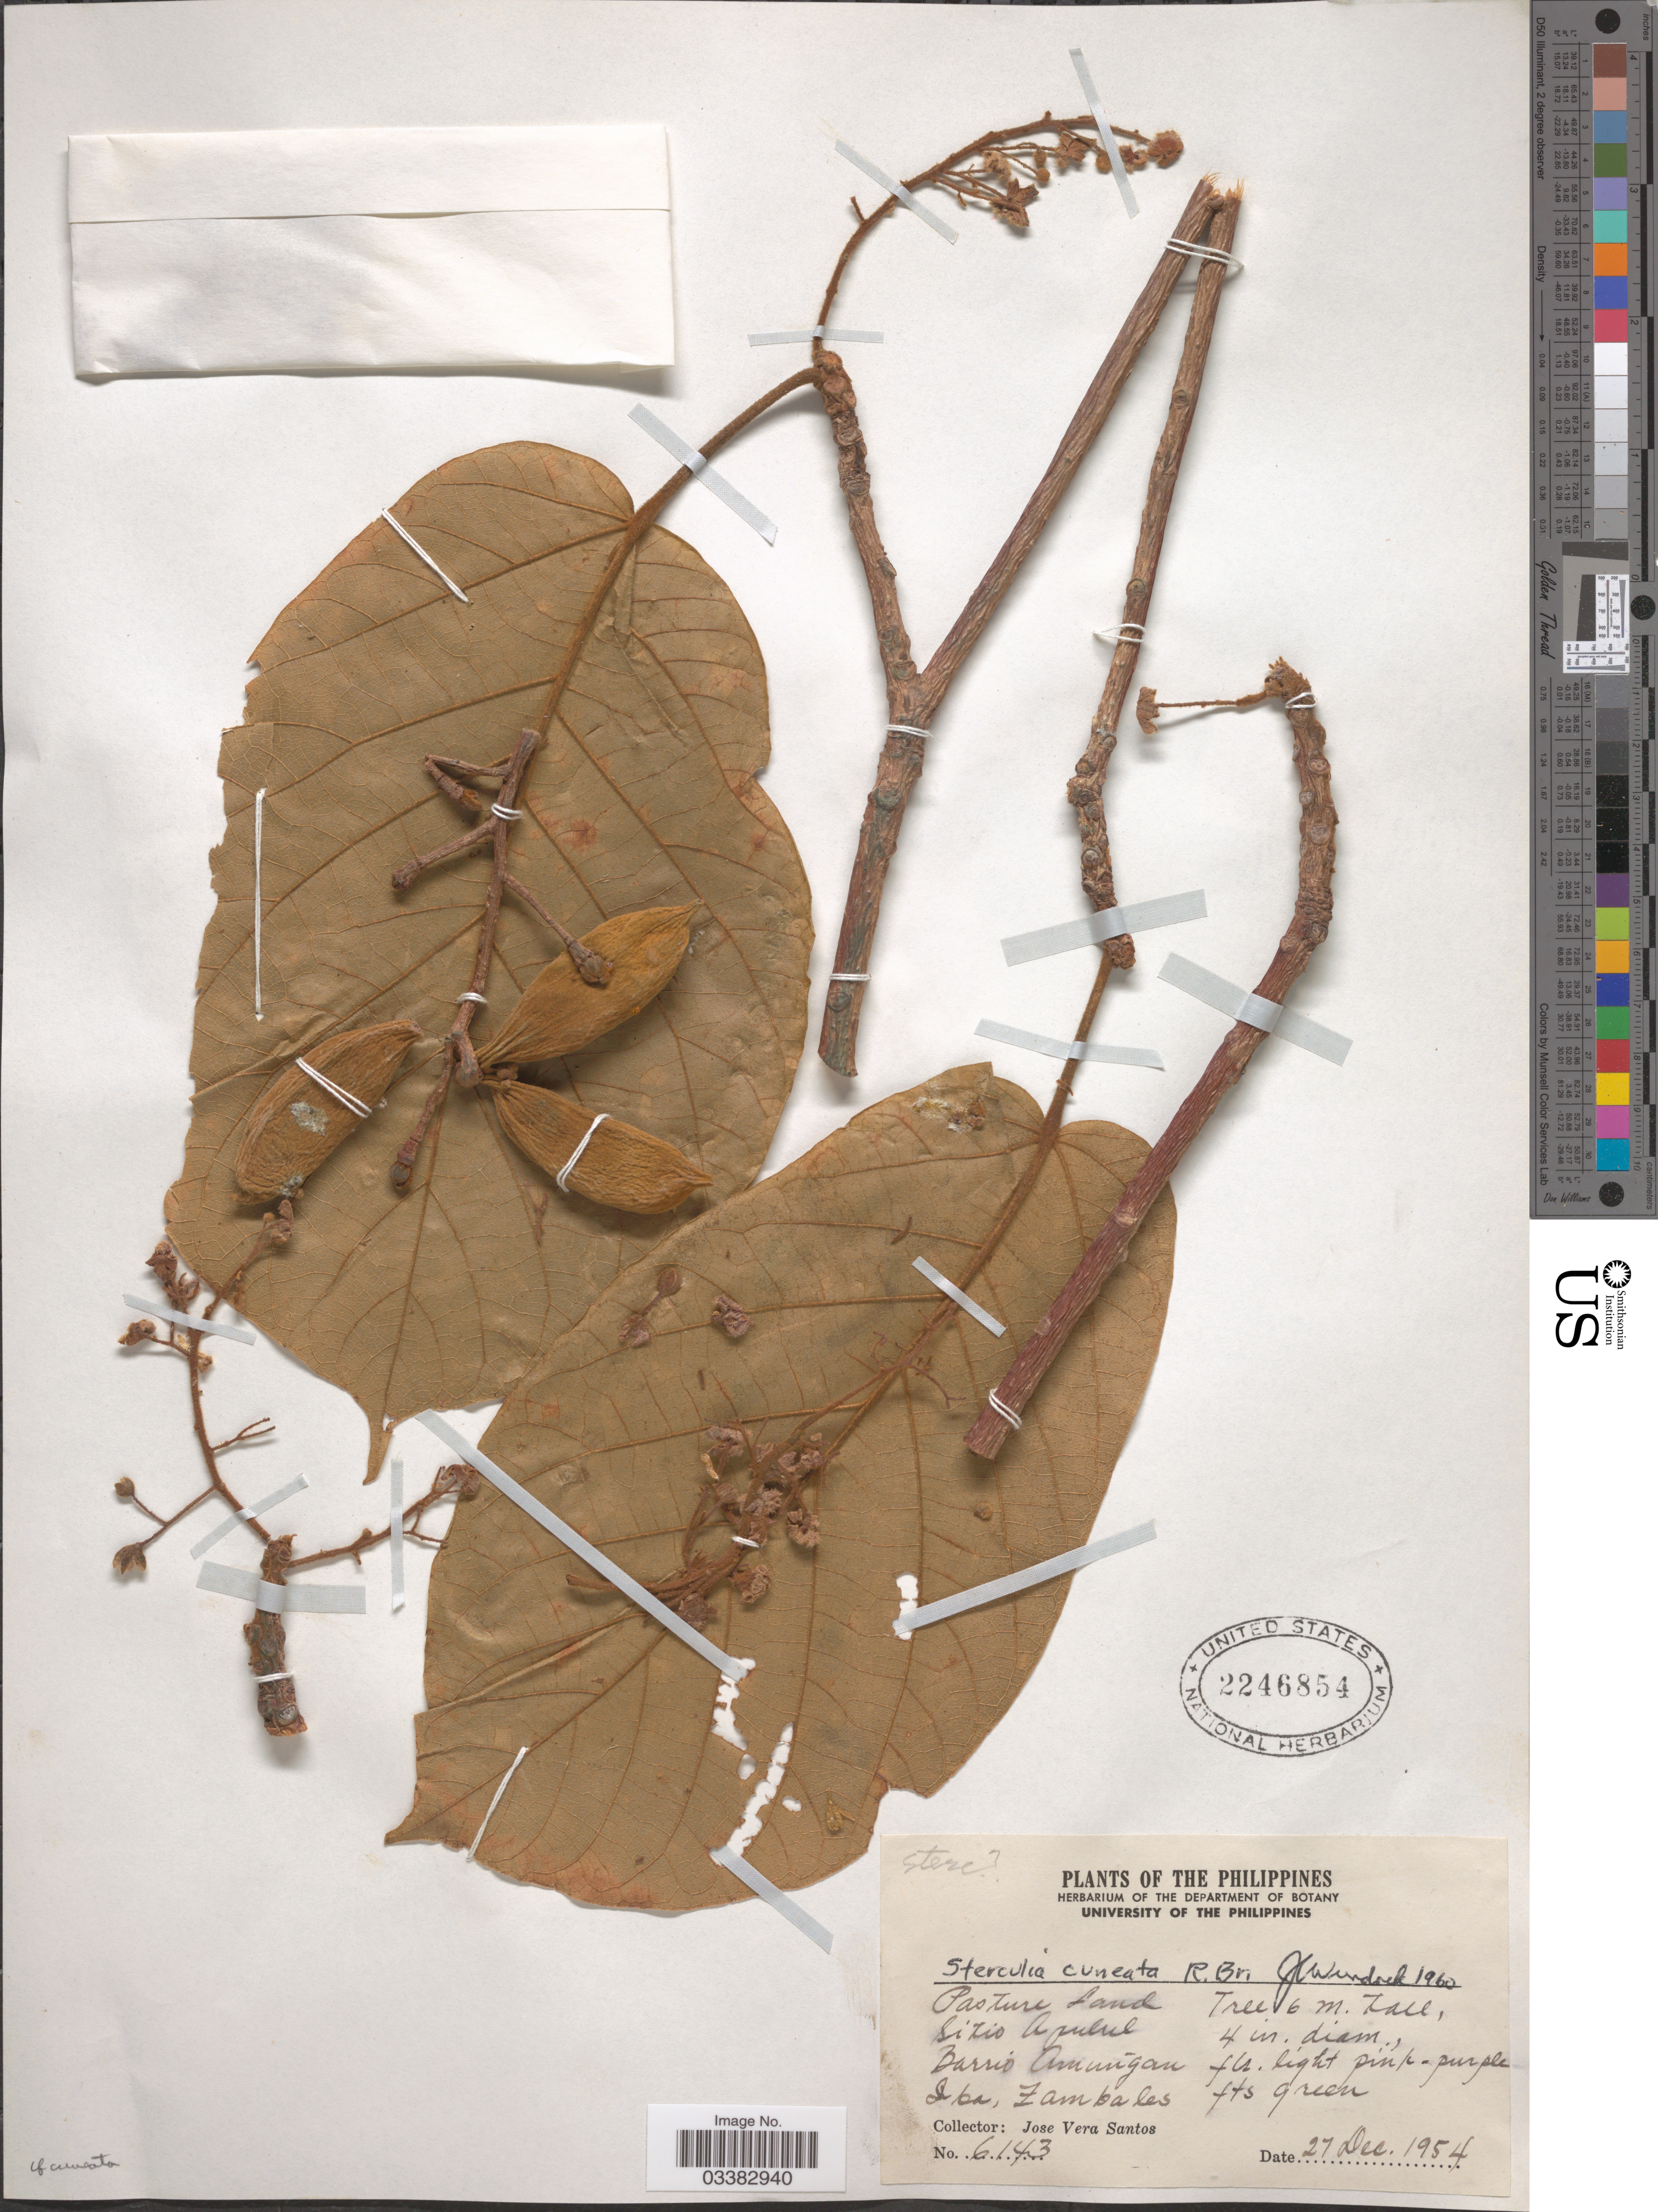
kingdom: Plantae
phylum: Tracheophyta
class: Magnoliopsida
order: Malvales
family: Malvaceae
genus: Sterculia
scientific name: Sterculia cuneata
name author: R. Br.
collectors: J. V. Santos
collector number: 6143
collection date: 1954-12-27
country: Philippines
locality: Pasture Land, Sitio Apulul, Barrio Amungan, Iba, Zambales.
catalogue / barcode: US 2246854